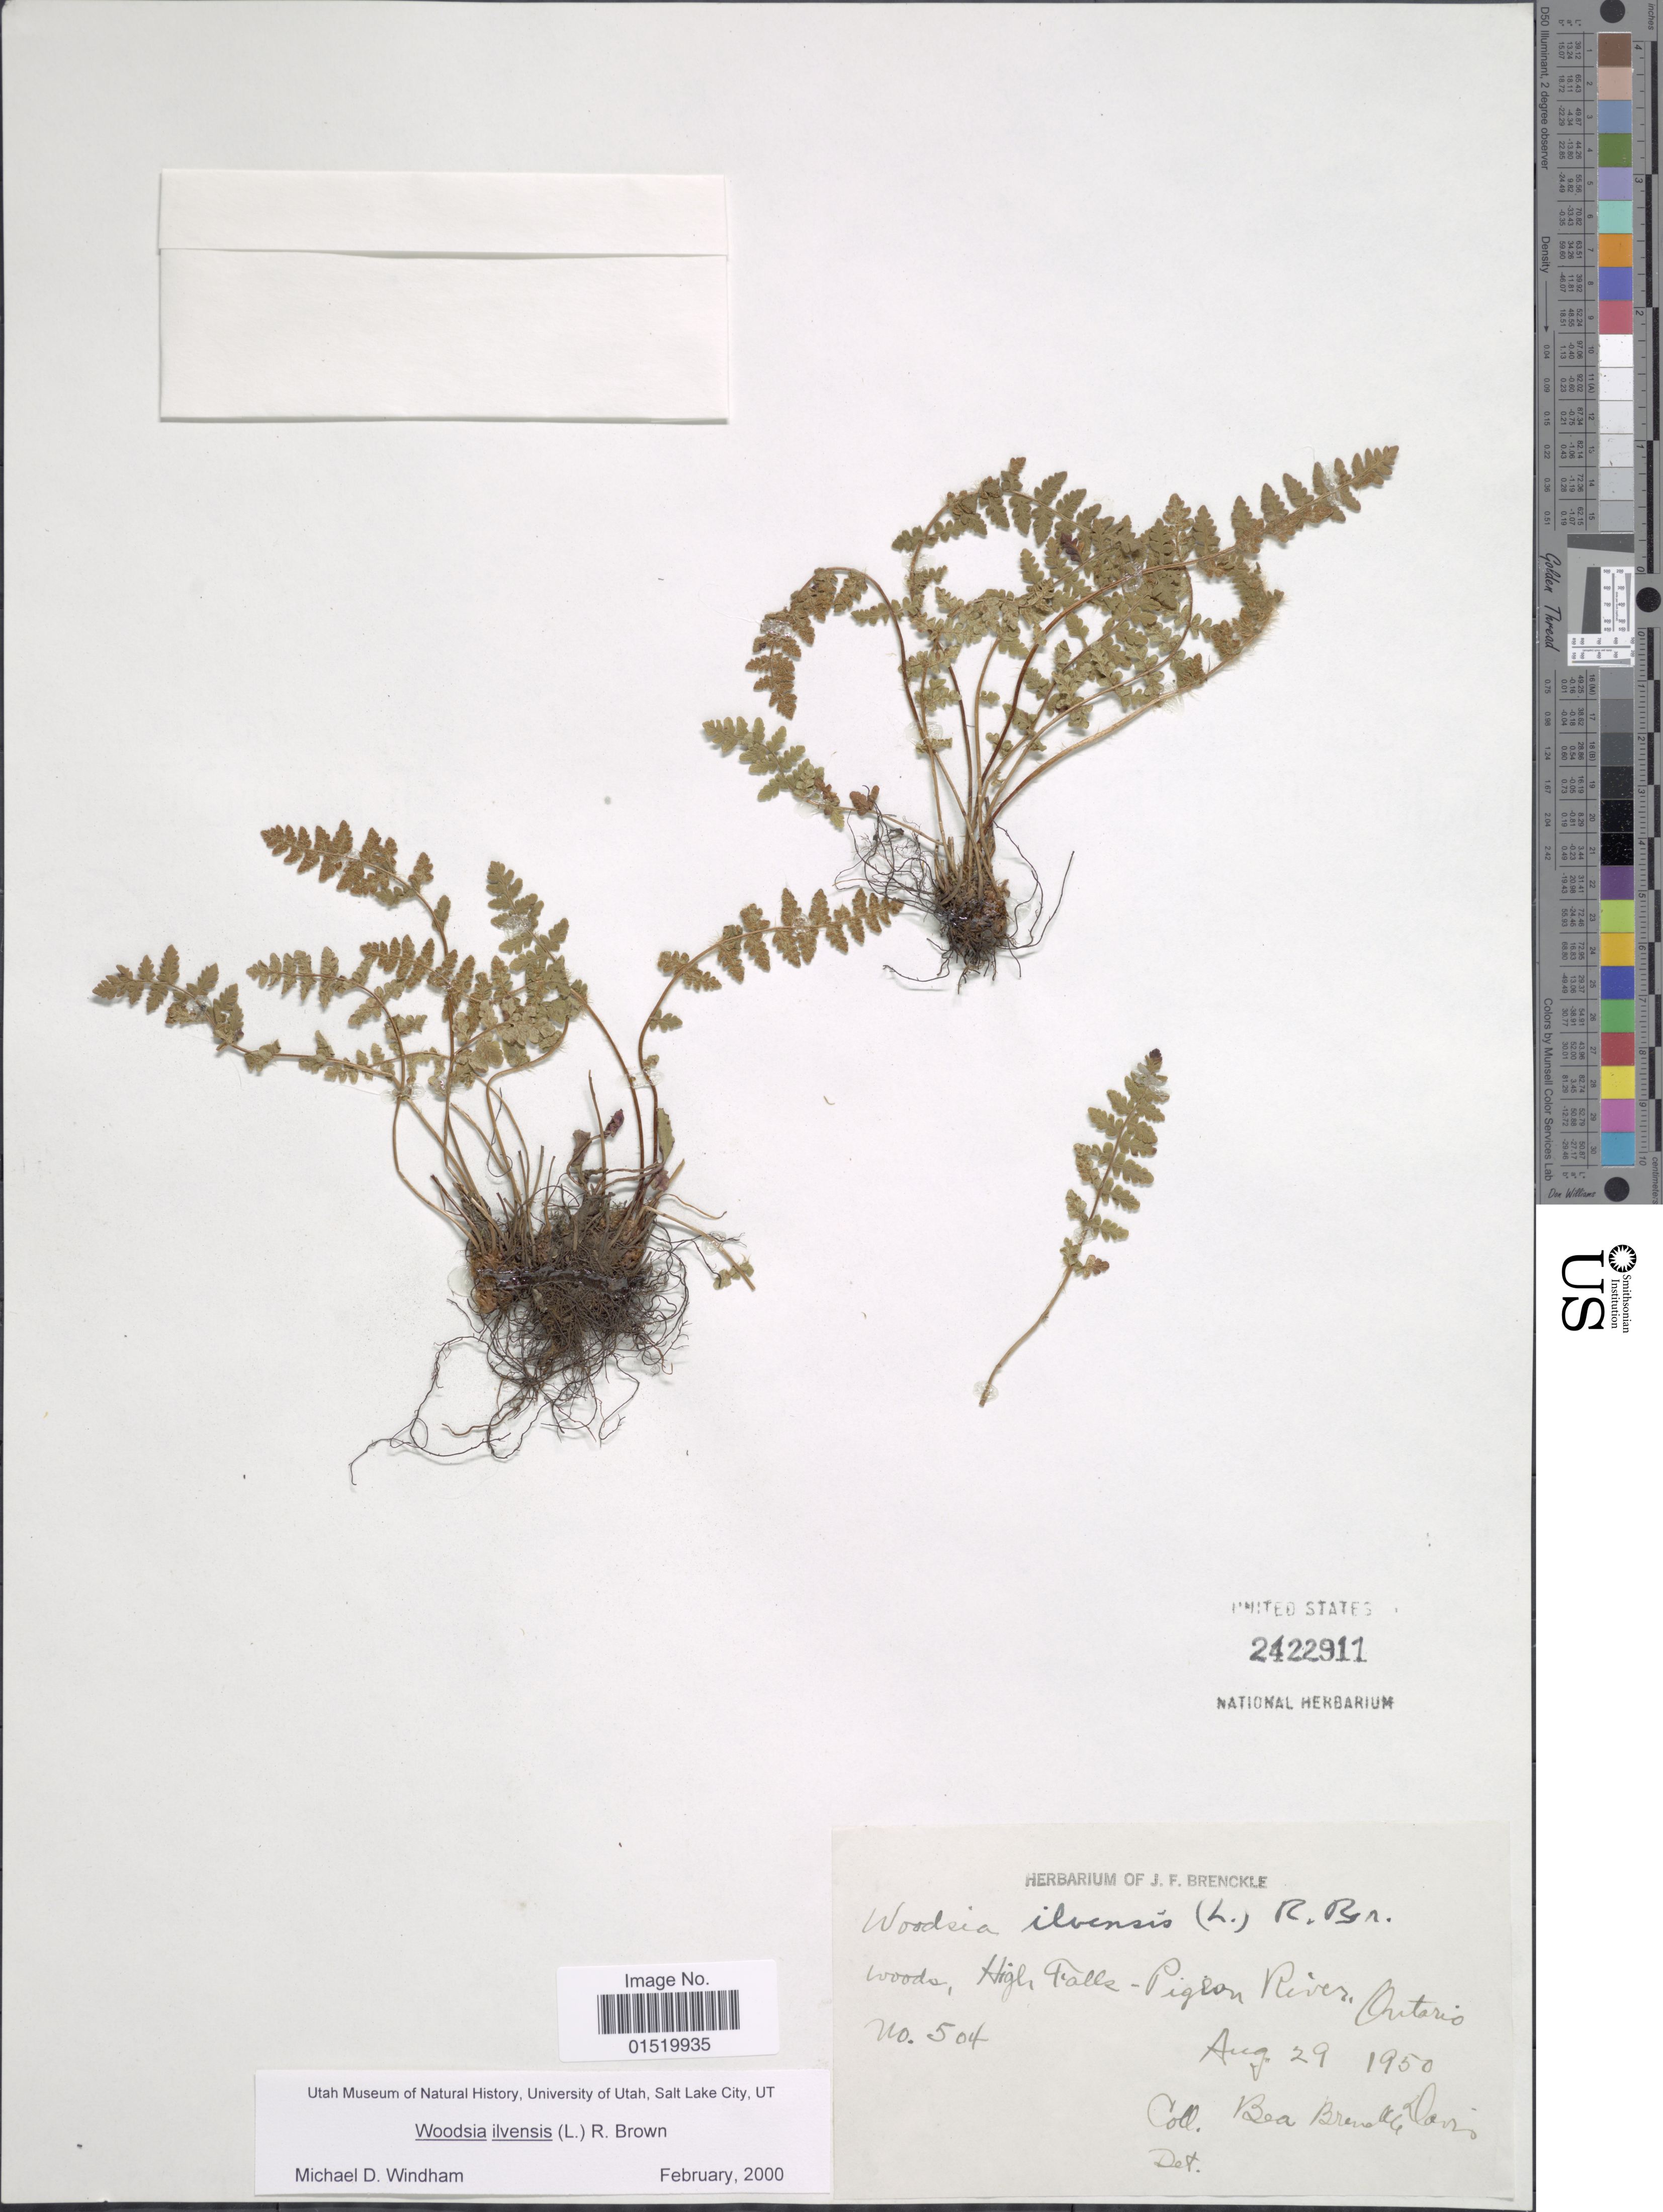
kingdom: Plantae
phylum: Tracheophyta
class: Polypodiopsida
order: Polypodiales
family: Woodsiaceae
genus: Woodsia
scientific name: Woodsia ilvensis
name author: (L.) R. Br.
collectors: B. Davis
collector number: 504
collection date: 1950-08-29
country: Canada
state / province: Ontario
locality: Woods, High Falls-Pigeon River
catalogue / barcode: US 2422911